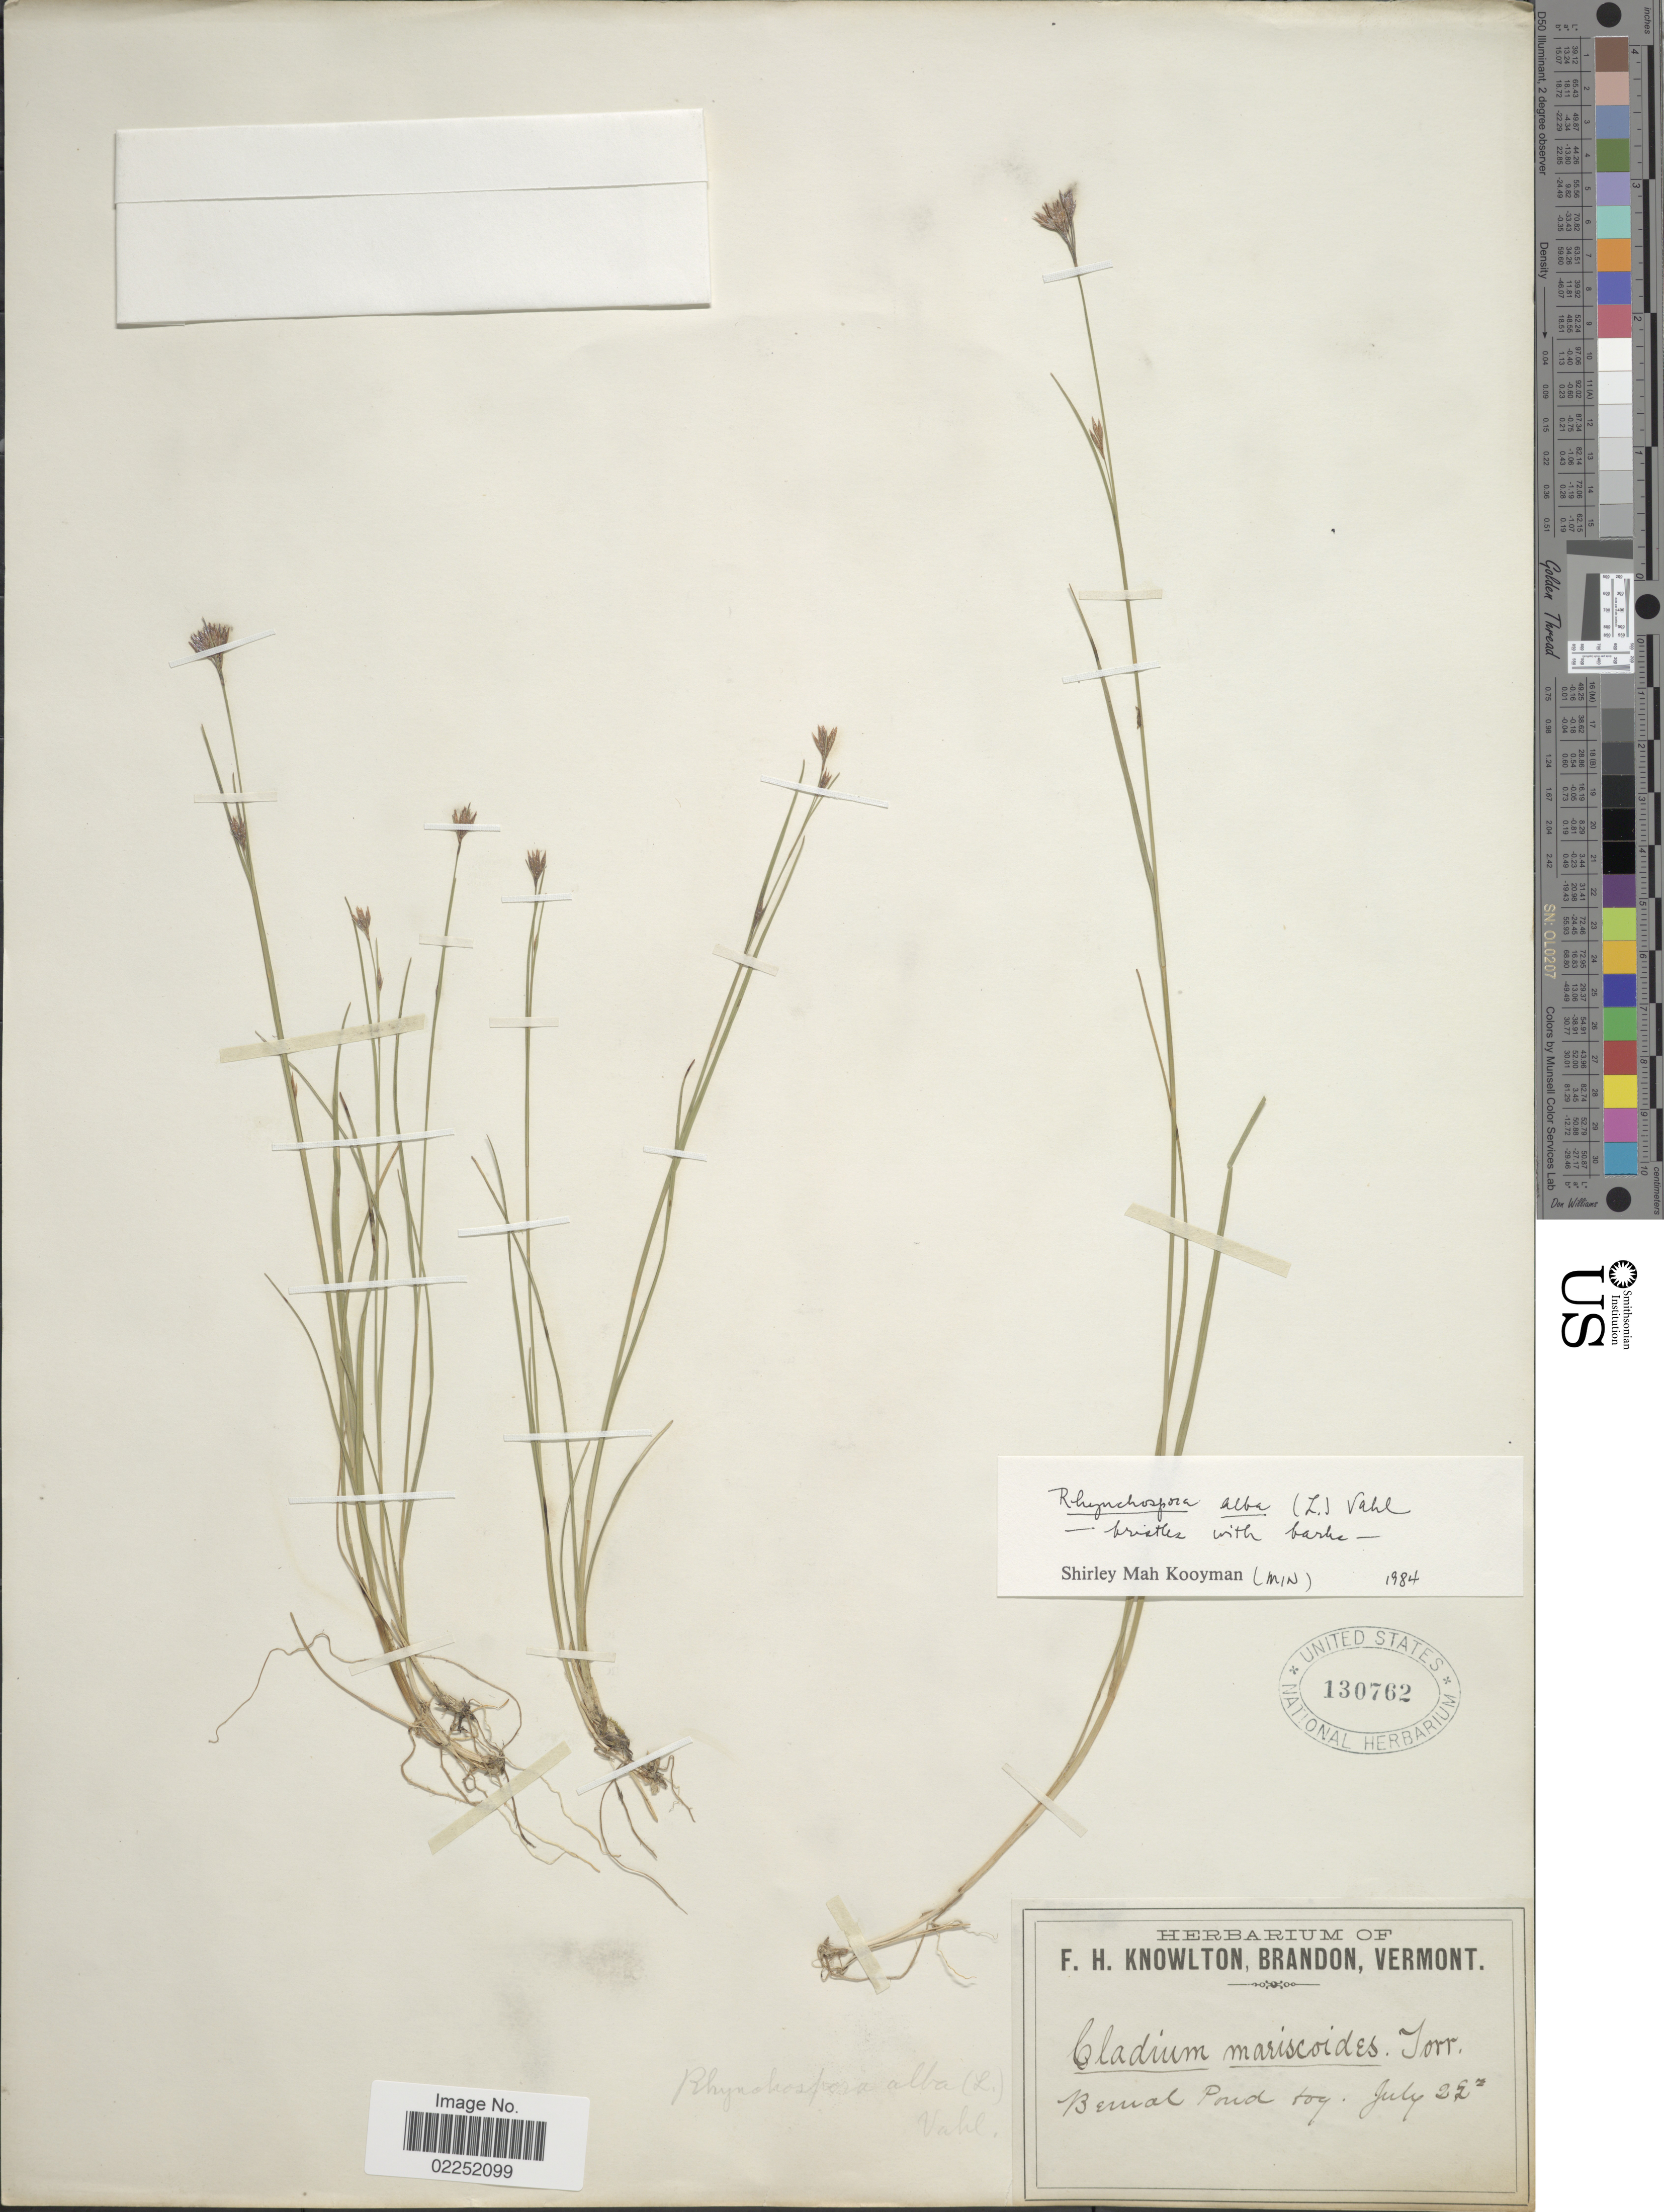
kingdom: Plantae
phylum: Tracheophyta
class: Liliopsida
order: Poales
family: Cyperaceae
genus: Rhynchospora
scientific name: Rhynchospora alba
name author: (L.) Vahl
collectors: ex herb. F.H. Knowlton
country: United States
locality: Berual Pond bog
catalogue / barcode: US 130762